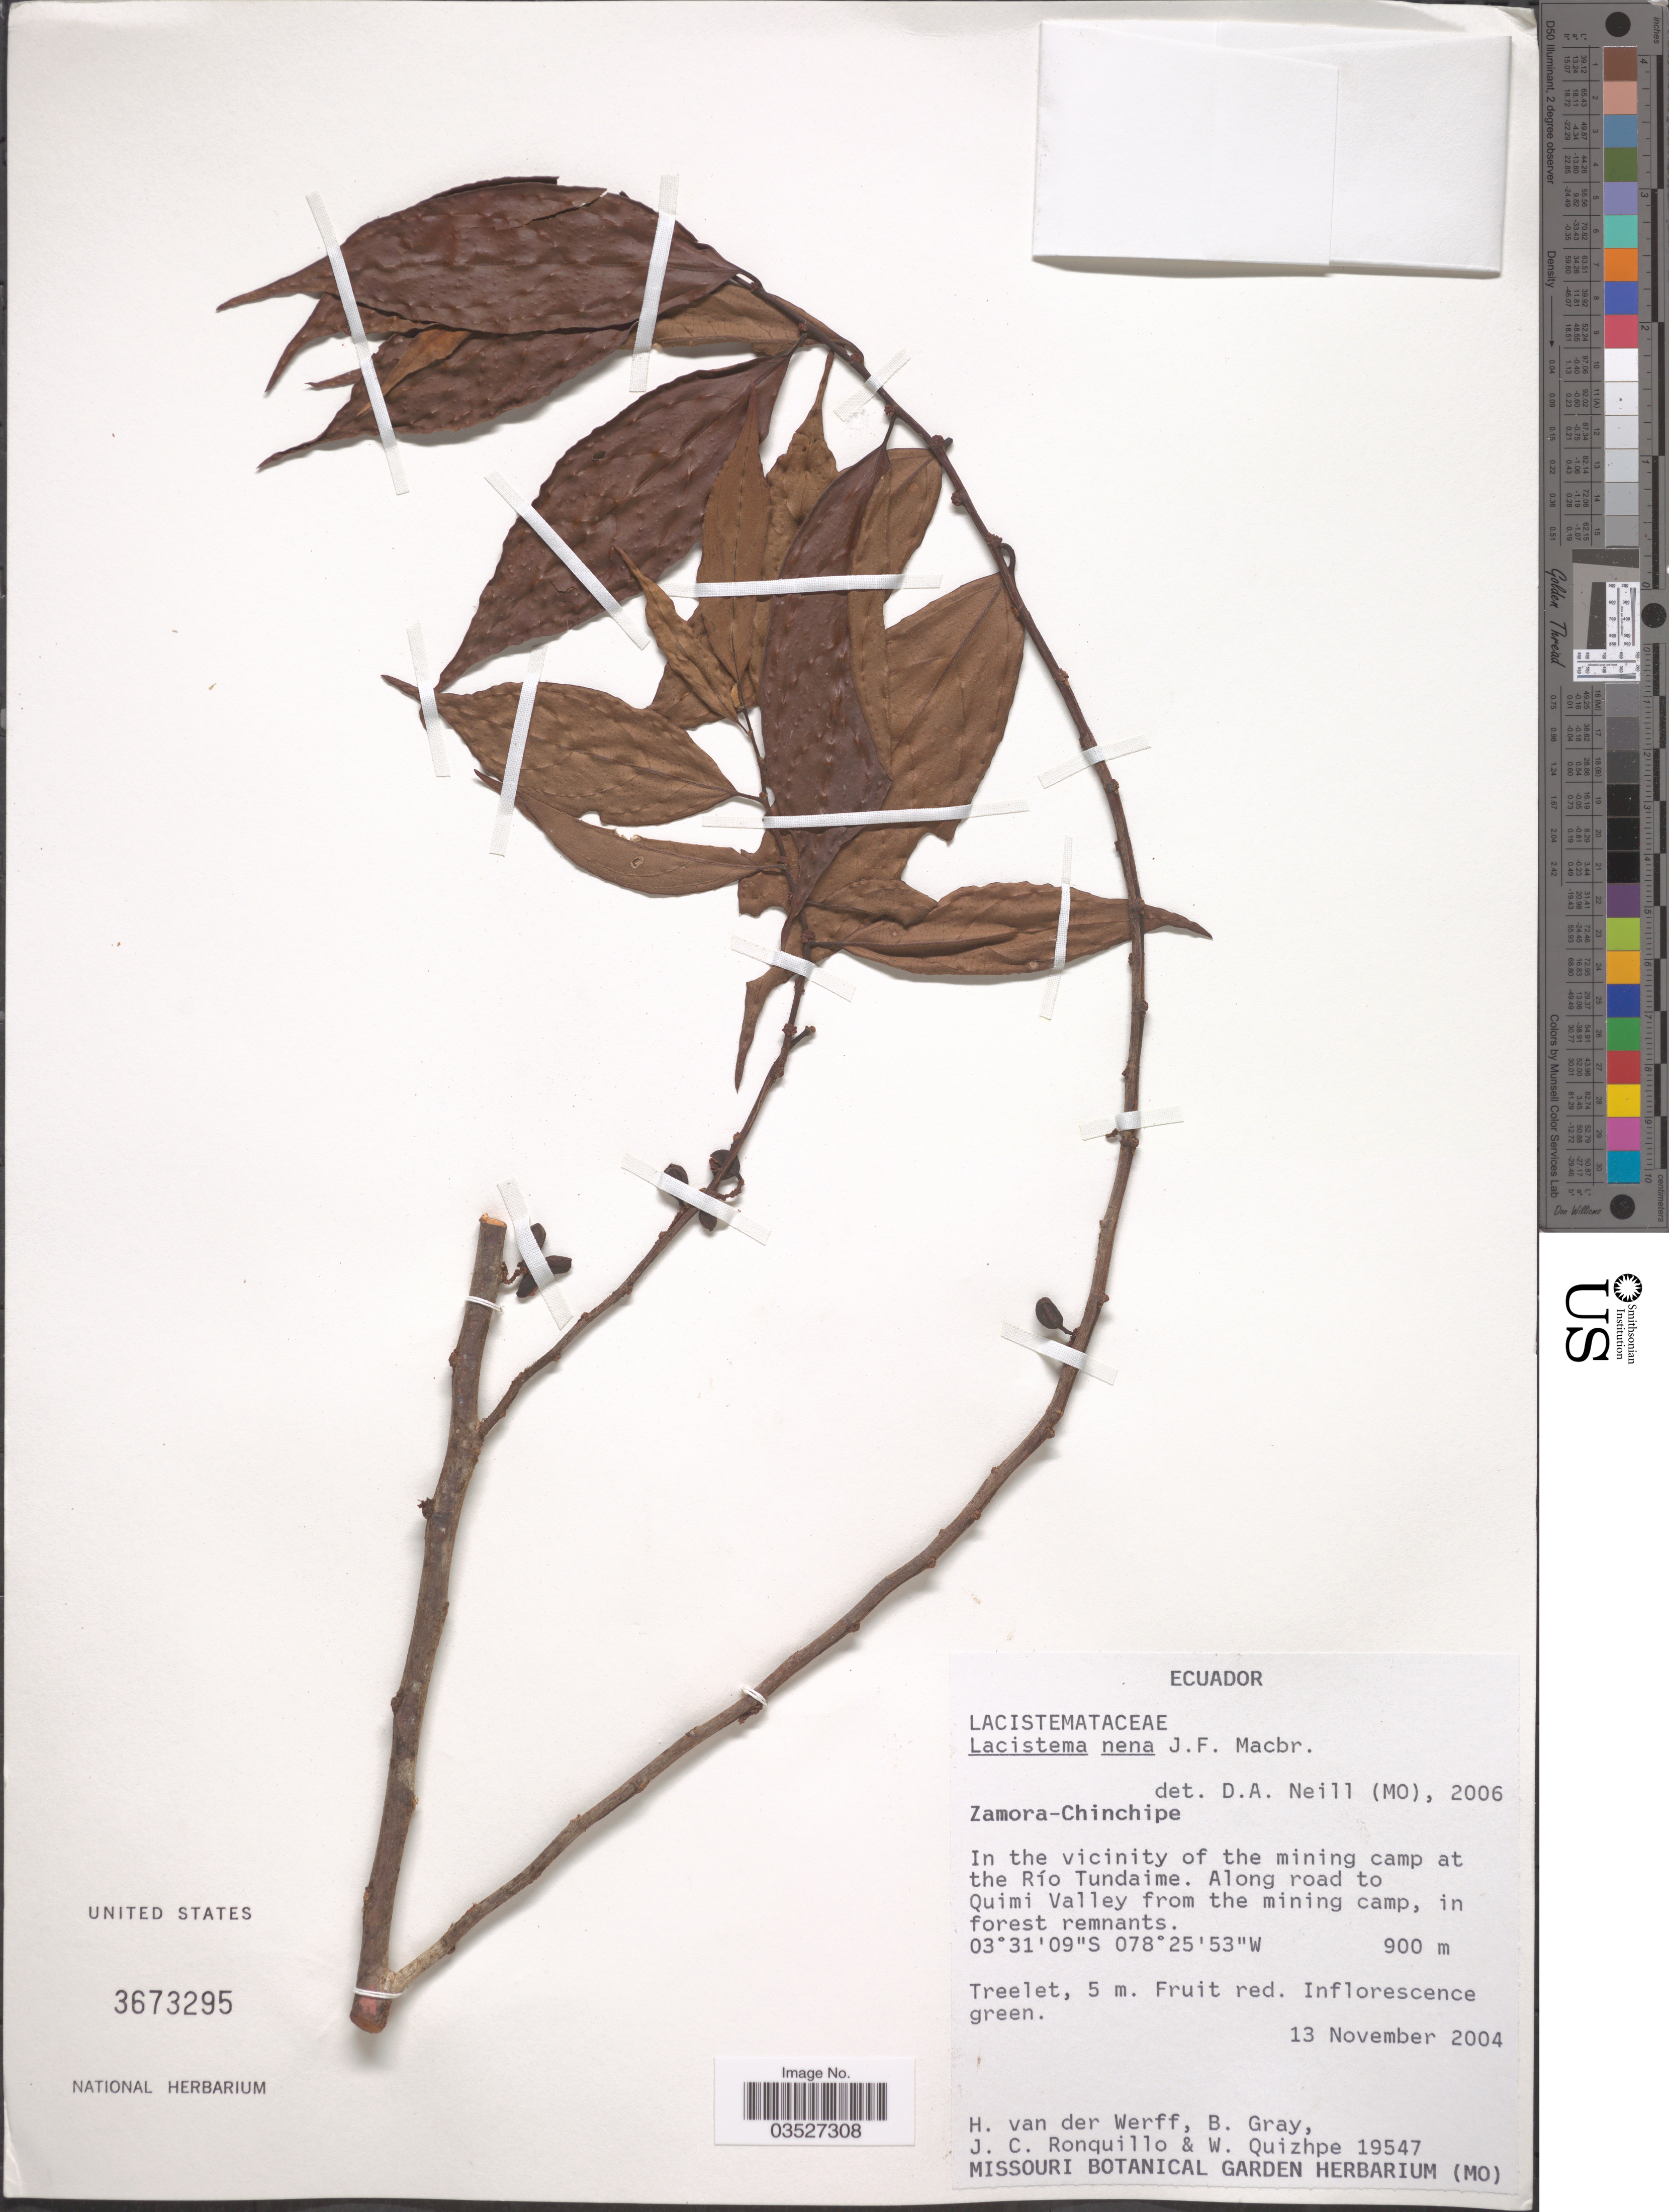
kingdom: Plantae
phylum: Tracheophyta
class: Magnoliopsida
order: Malpighiales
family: Lacistemataceae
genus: Lacistema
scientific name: Lacistema nena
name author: J.F. Macbr.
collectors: H. van der Werff, B. Gray, J. Ronquillo & W. Quizhpe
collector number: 19547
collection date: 2004-11-13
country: Ecuador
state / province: Zamora-Chinchipe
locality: In the vicinity of the mining camp at the Río Tundaima. Along road to Quimi Valley from the mining camp.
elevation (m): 900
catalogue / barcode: US 3673295